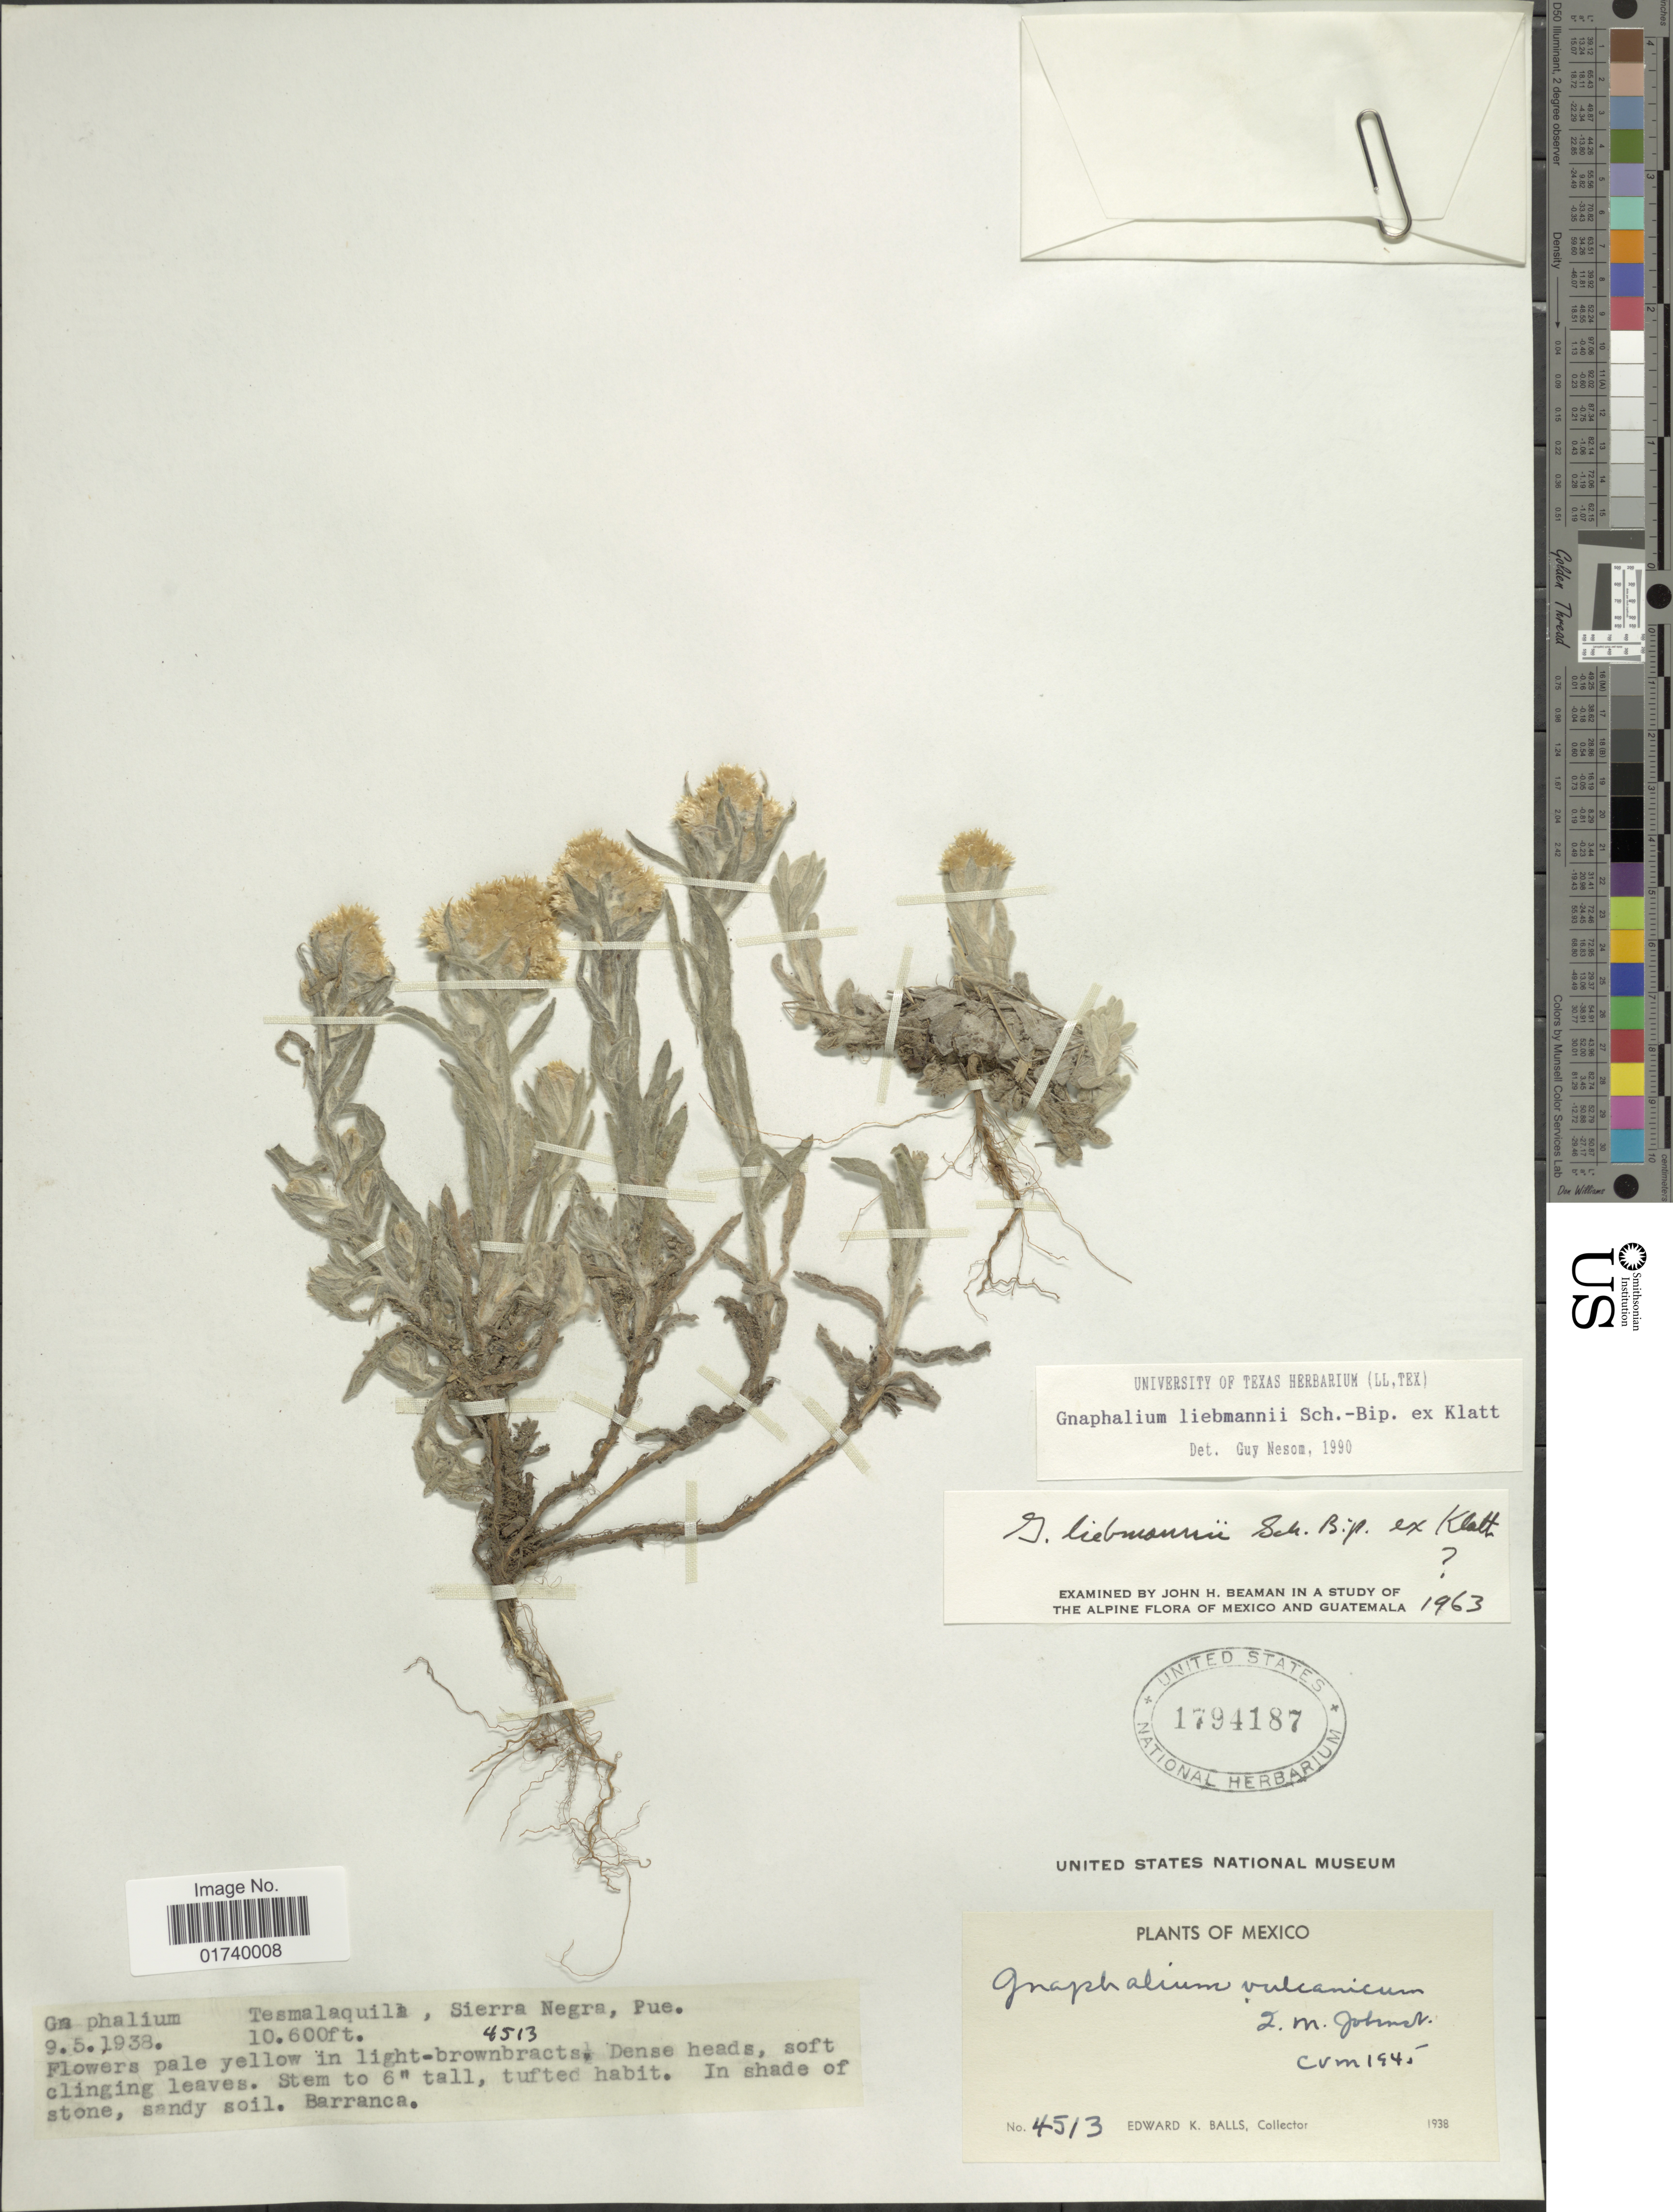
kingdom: Plantae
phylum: Tracheophyta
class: Magnoliopsida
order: Asterales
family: Asteraceae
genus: Pseudognaphalium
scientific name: Pseudognaphalium liebmannii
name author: (Sch. Bip. ex Klatt) Anderb.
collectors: E. K. Balls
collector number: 4513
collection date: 1938-05-09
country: Mexico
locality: Tesmalaquila, Sierra Negra, Pue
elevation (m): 3231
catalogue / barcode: US 1794187